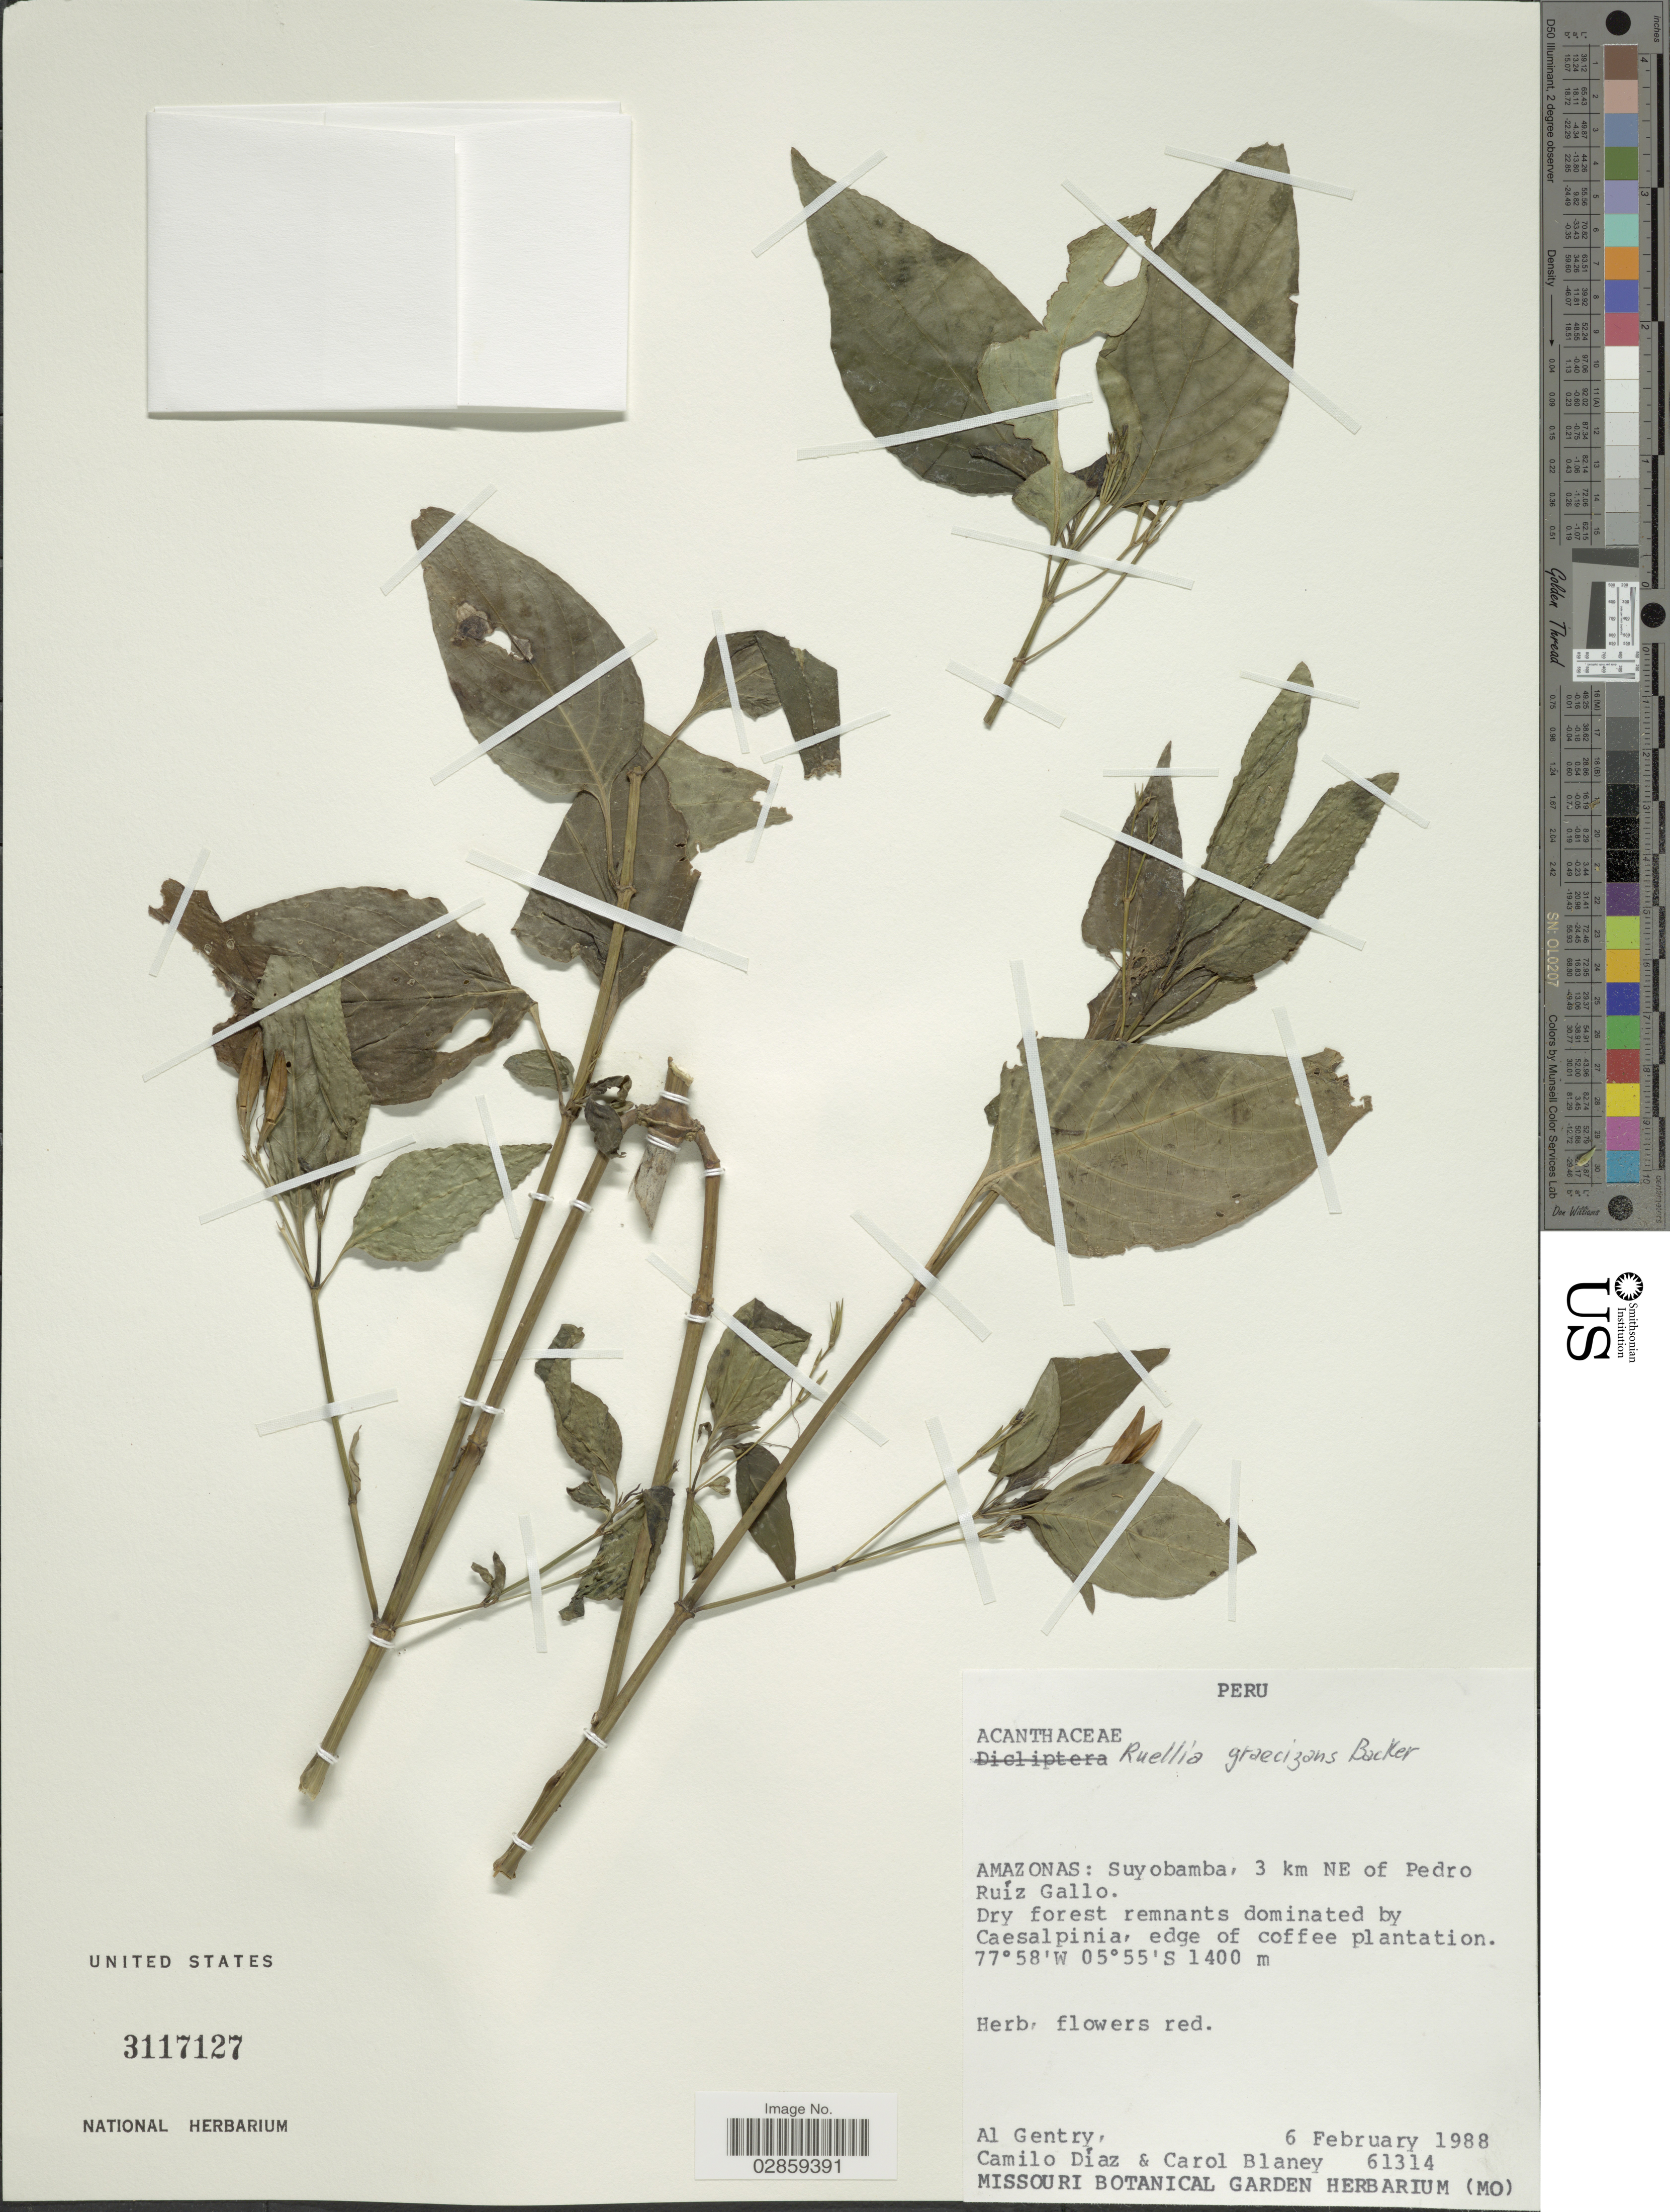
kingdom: Plantae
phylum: Tracheophyta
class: Magnoliopsida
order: Lamiales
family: Acanthaceae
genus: Ruellia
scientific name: Ruellia brevifolia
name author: (Pohl) C. Ezcurra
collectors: A. H. Gentry, C. Díaz & C. Blaney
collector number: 61314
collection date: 1988-02-06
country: Peru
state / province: Amazonas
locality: Suyobamba, 3 km NE of Pedro Ruíz Gallo.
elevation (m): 1400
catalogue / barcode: US 3117127